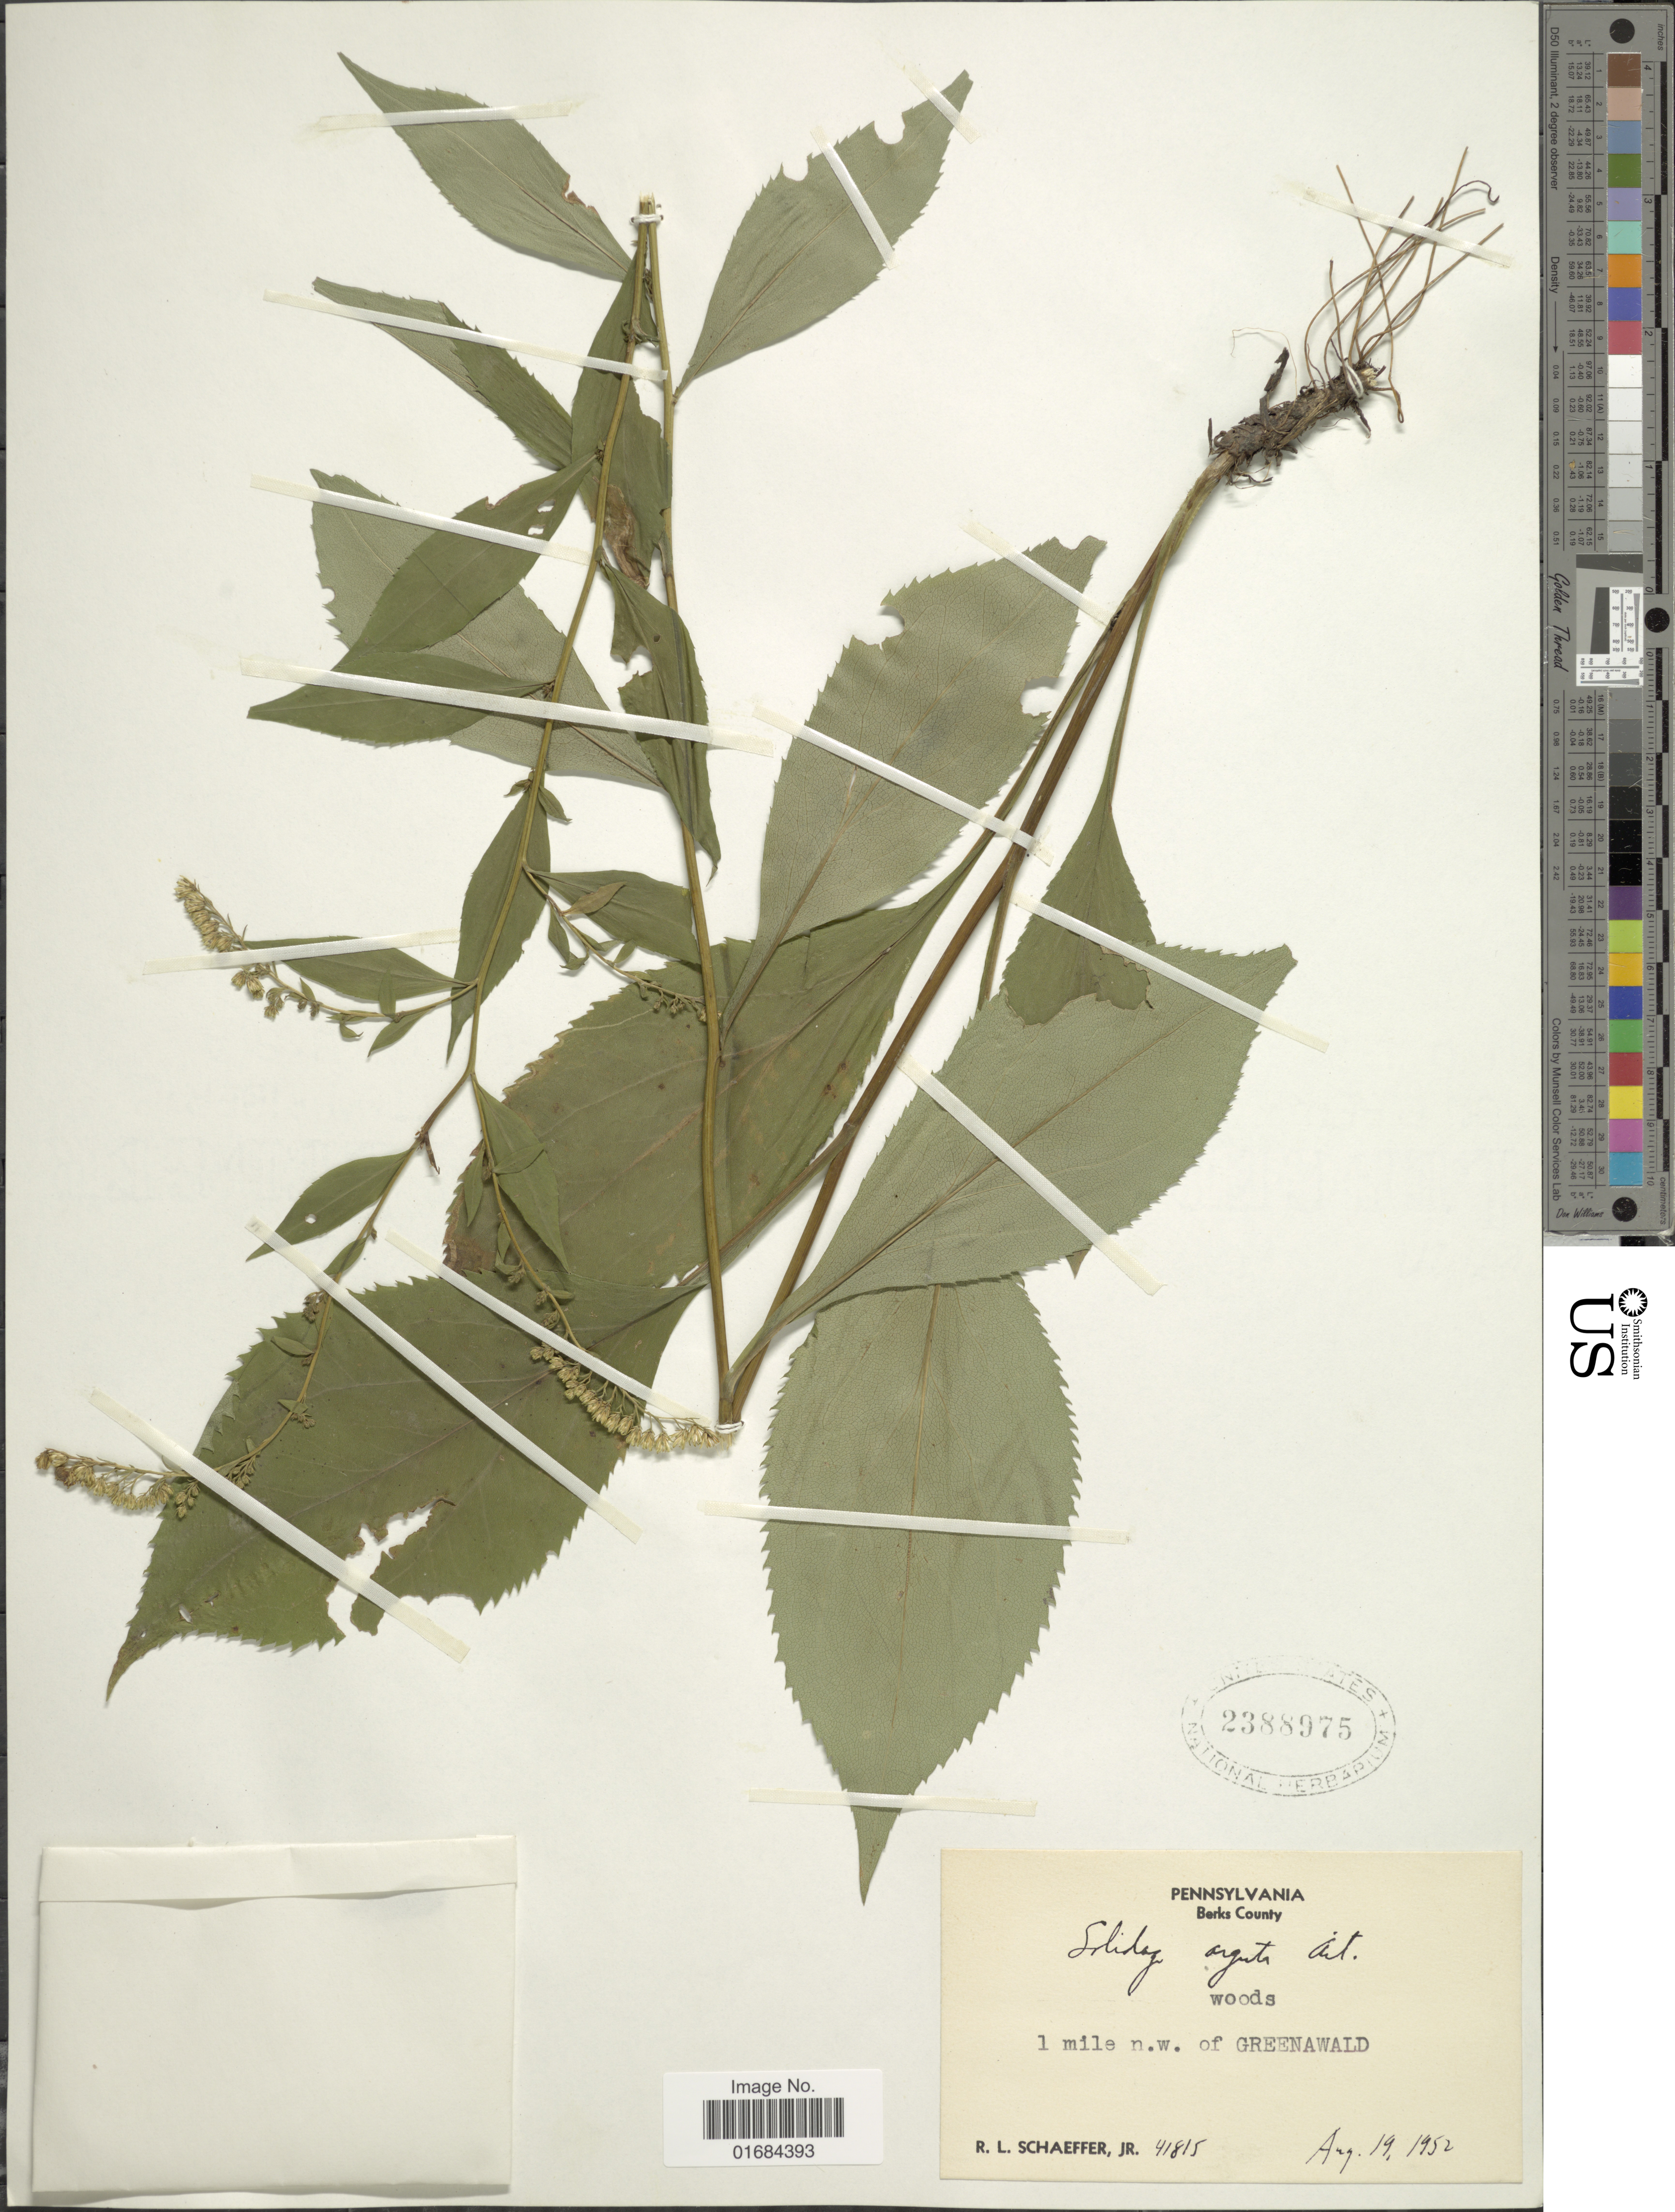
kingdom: Plantae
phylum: Tracheophyta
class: Magnoliopsida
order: Asterales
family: Asteraceae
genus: Solidago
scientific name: Solidago arguta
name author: Aiton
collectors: R. L. Schaeffer Jr.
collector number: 41815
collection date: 1952-08-19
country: United States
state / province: Pennsylvania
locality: Berks County, 1 mile n.w of Greenawald.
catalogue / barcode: US 2388975